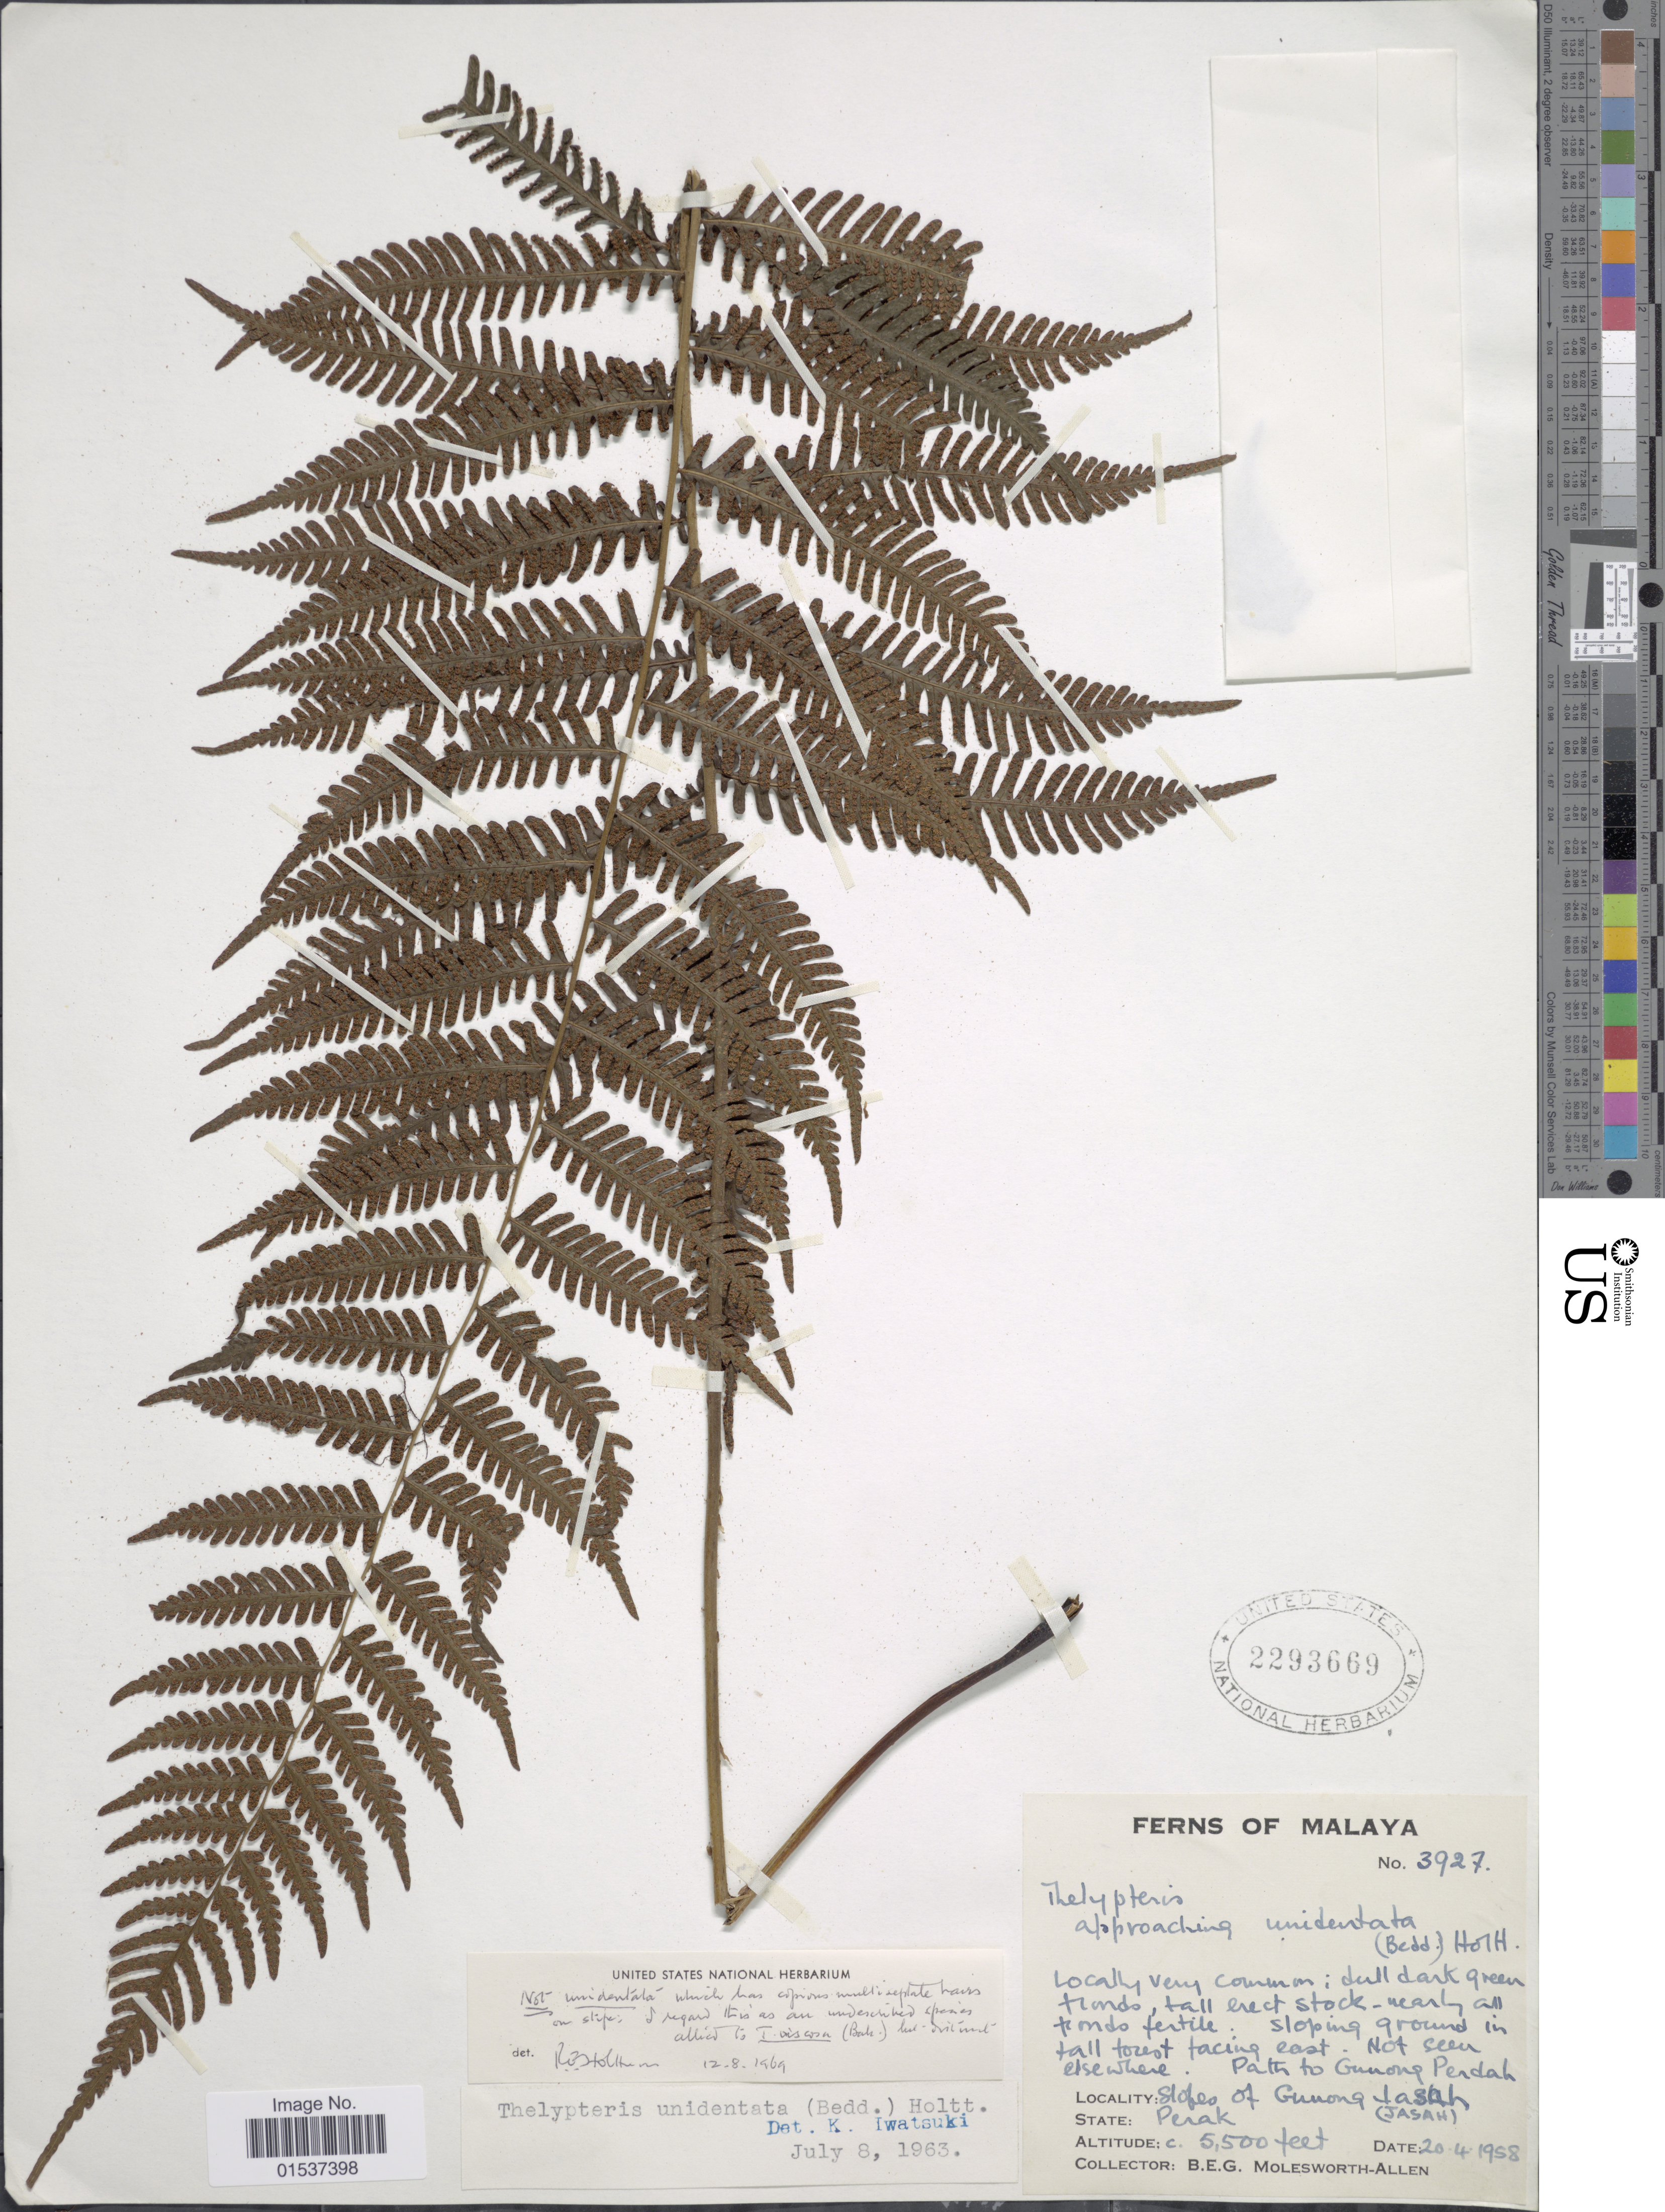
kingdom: Plantae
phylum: Tracheophyta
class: Polypodiopsida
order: Polypodiales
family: Thelypteridaceae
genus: Coryphopteris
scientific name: Coryphopteris viscosa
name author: (Baker) Holttum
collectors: B. E. G. Molesworth-Allen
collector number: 3927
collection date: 1958-04-20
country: Malaysia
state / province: Perak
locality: Malaya, Path to Gunong Perdah, Slopes of Gunong Tasah (Jasah), Perak.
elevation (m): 1676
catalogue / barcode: US 2293669